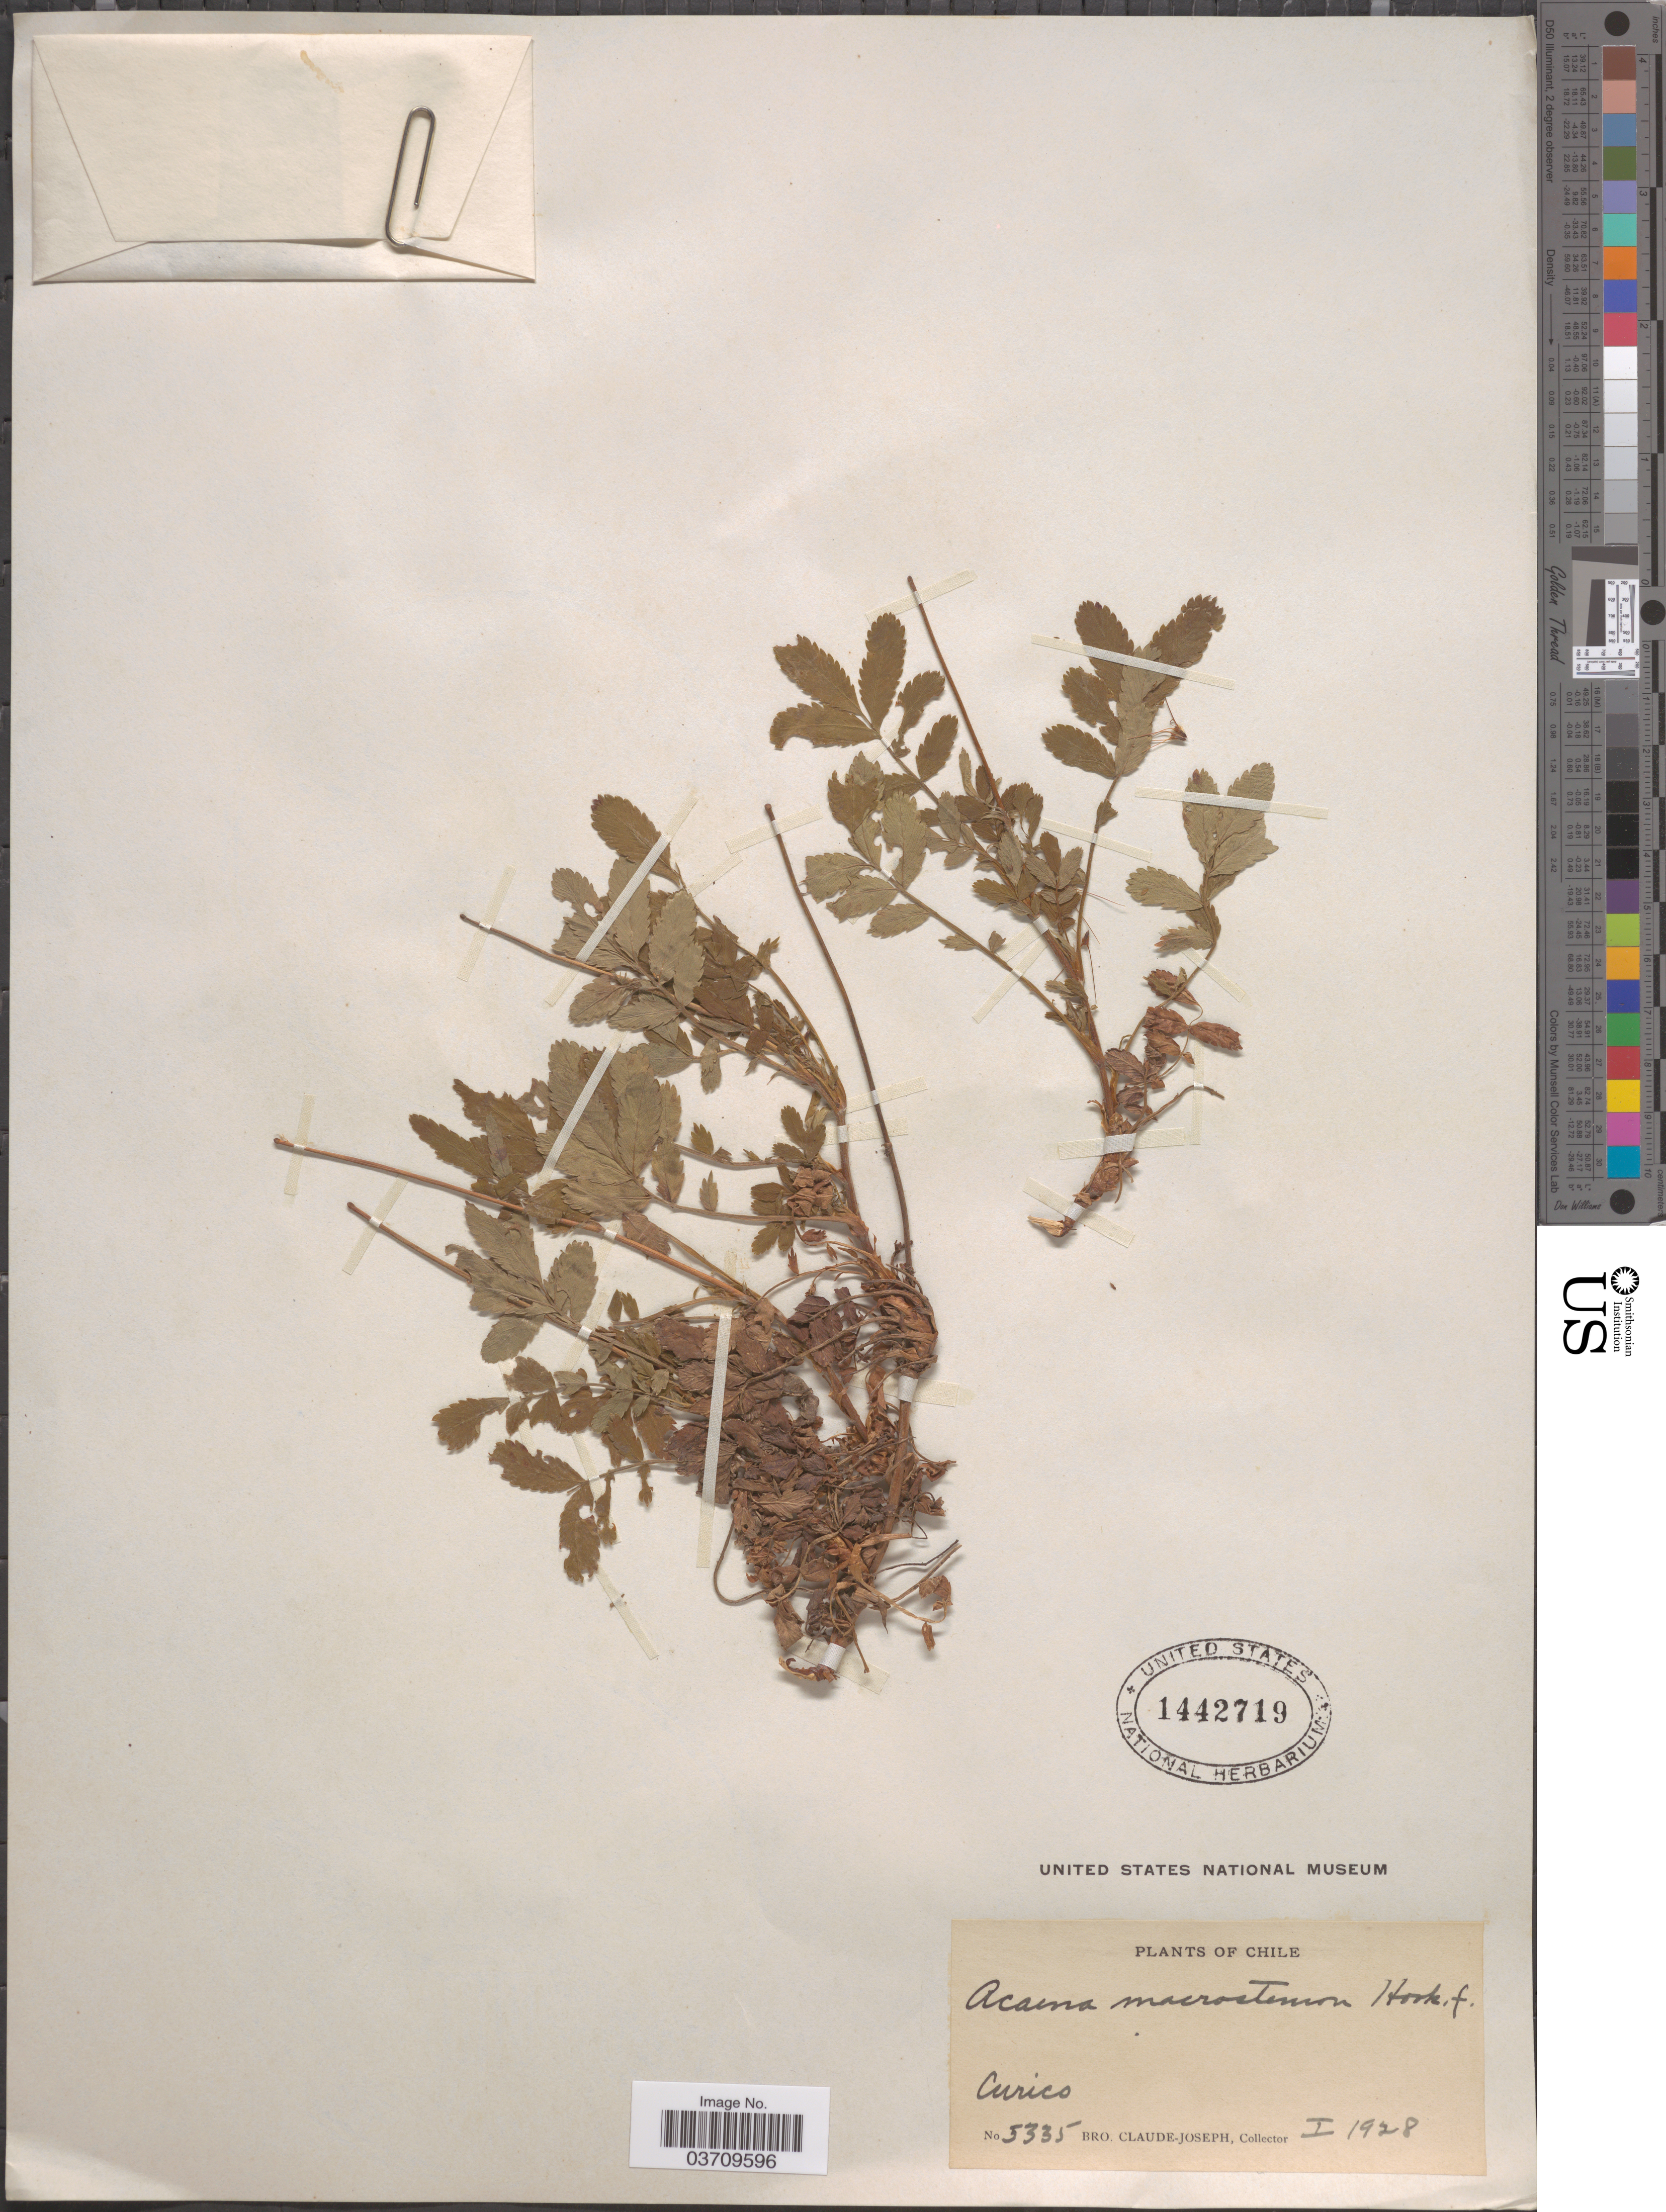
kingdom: Plantae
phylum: Tracheophyta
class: Magnoliopsida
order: Rosales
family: Rosaceae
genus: Acaena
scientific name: Acaena magellanica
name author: Vahl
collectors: Bro. Claude-Joseph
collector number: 5335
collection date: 1928-01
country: Chile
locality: Curico.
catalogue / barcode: US 1442719